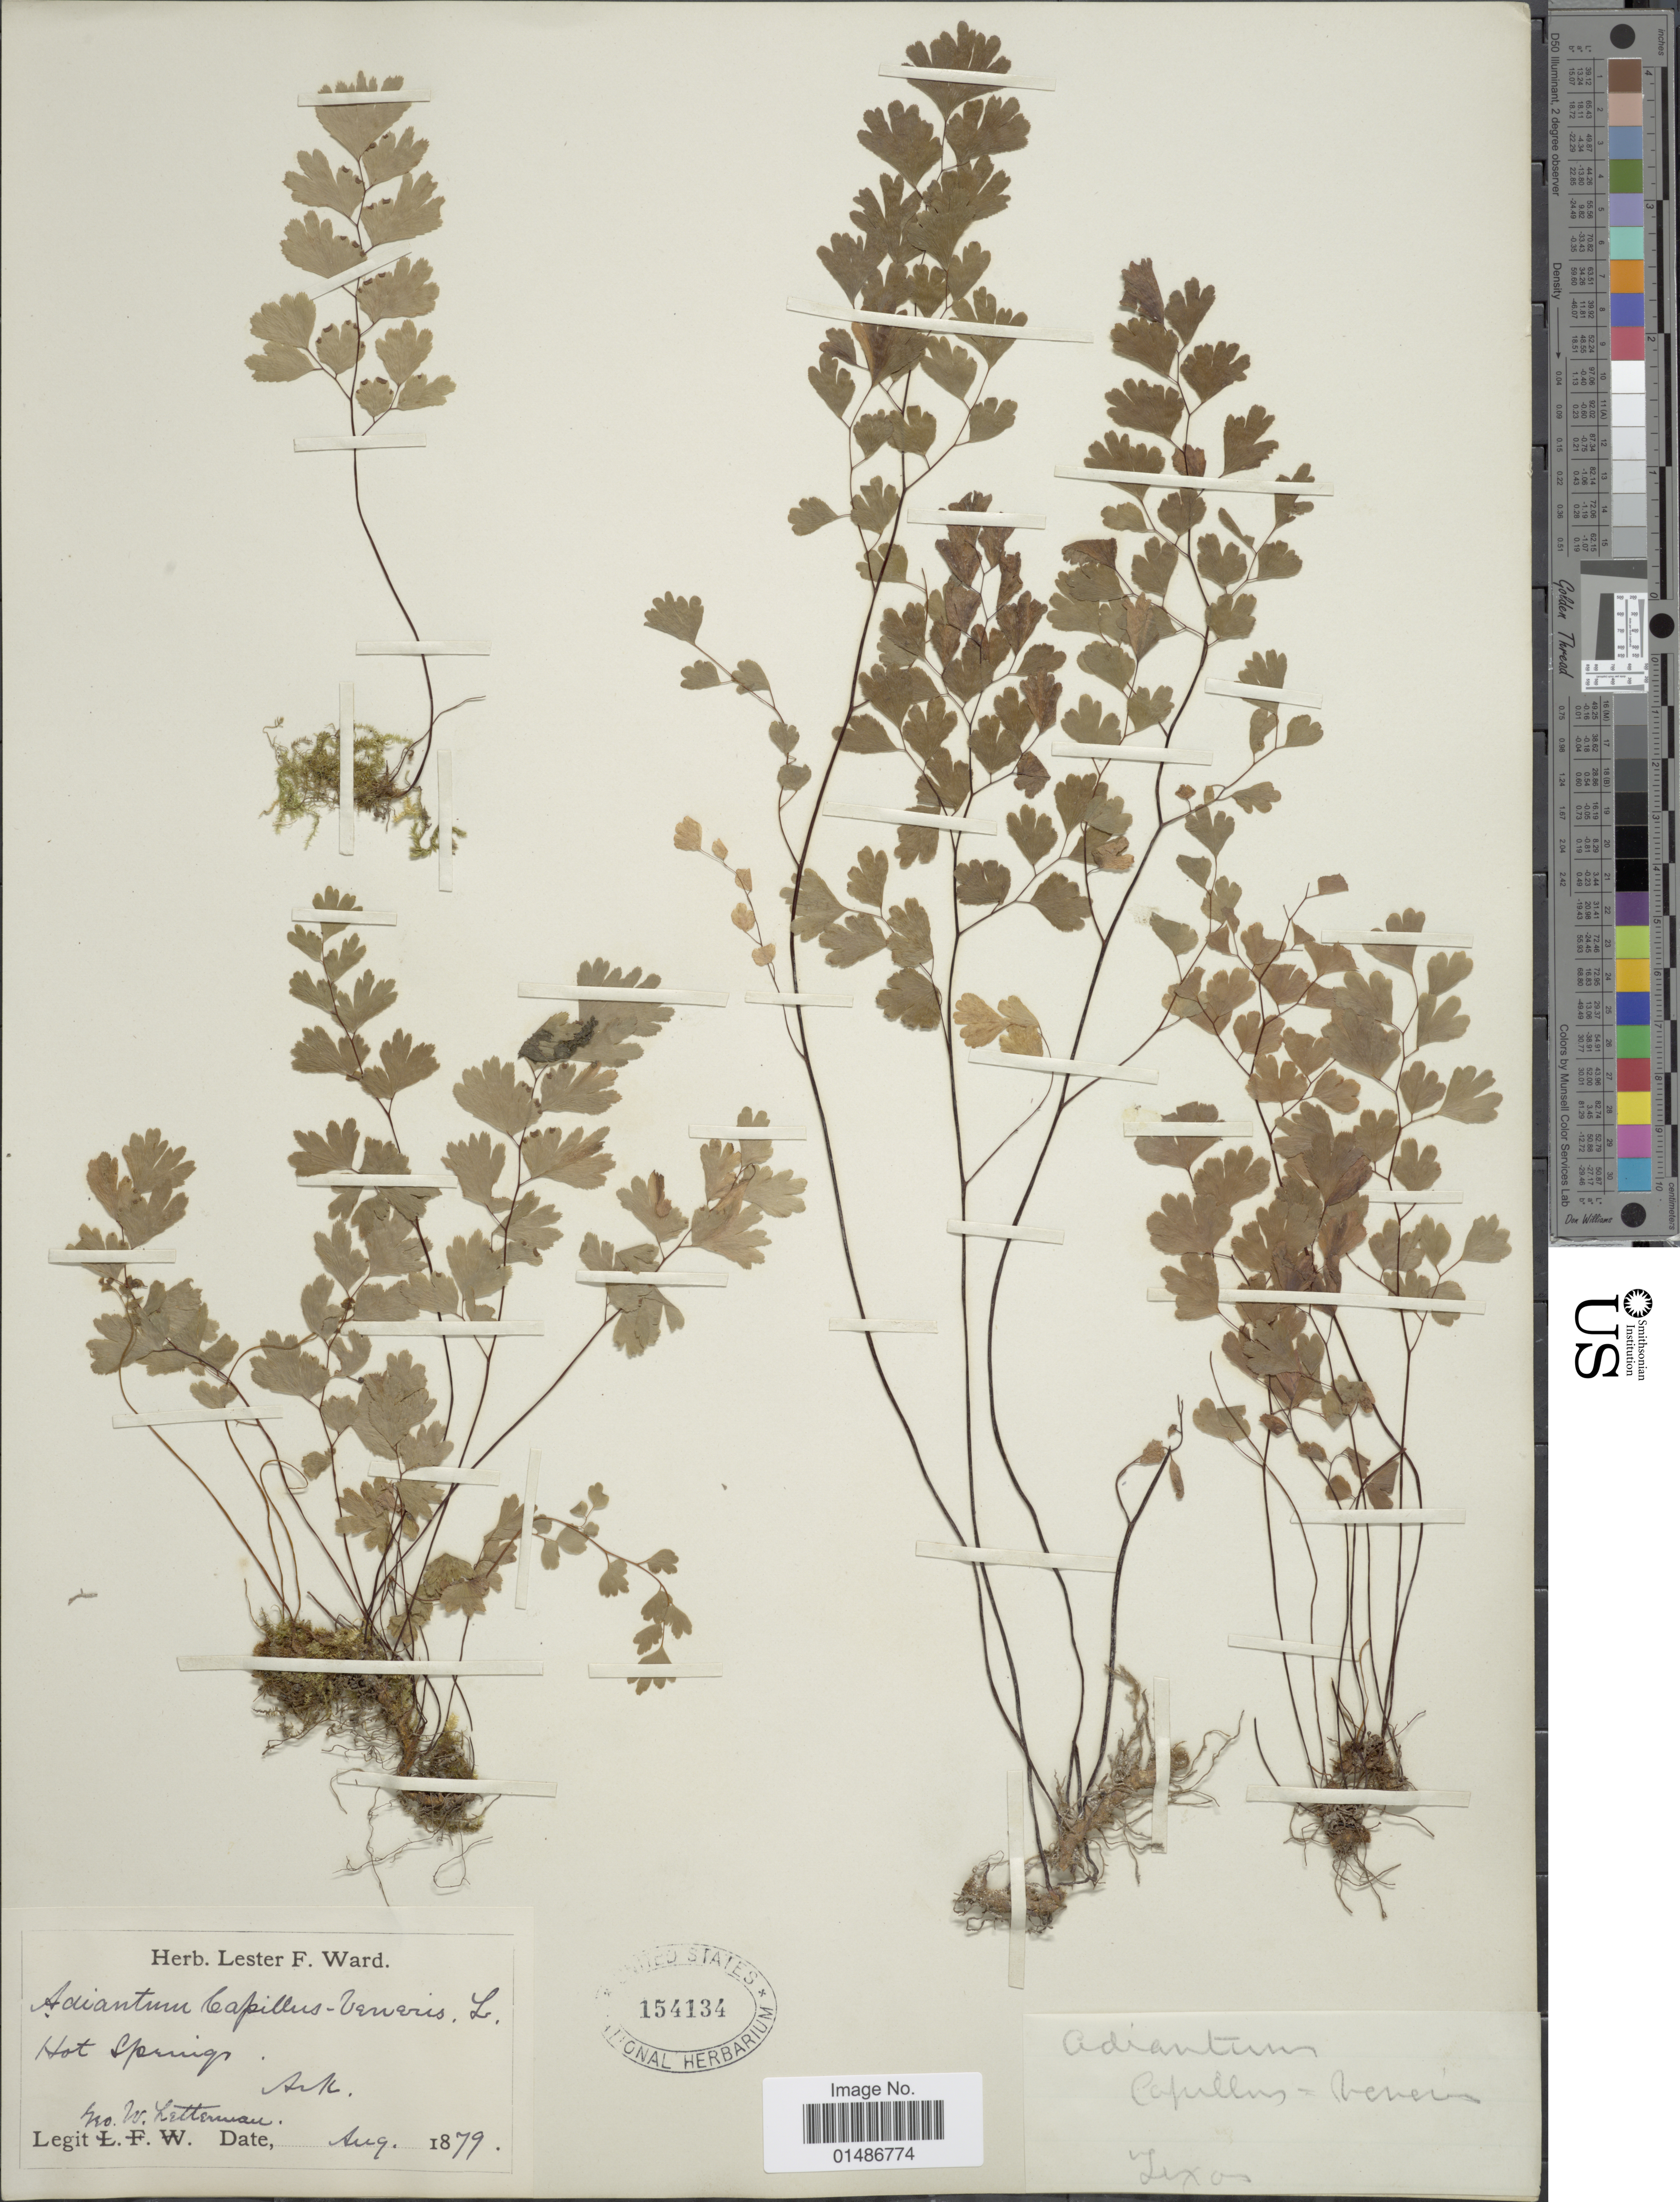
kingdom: Plantae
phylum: Tracheophyta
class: Polypodiopsida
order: Polypodiales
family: Pteridaceae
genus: Adiantum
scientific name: Adiantum capillus-veneris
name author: L.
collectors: G. W. Letterman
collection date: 1879-08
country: United States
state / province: Arkansas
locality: Hot Springs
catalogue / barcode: US 154134